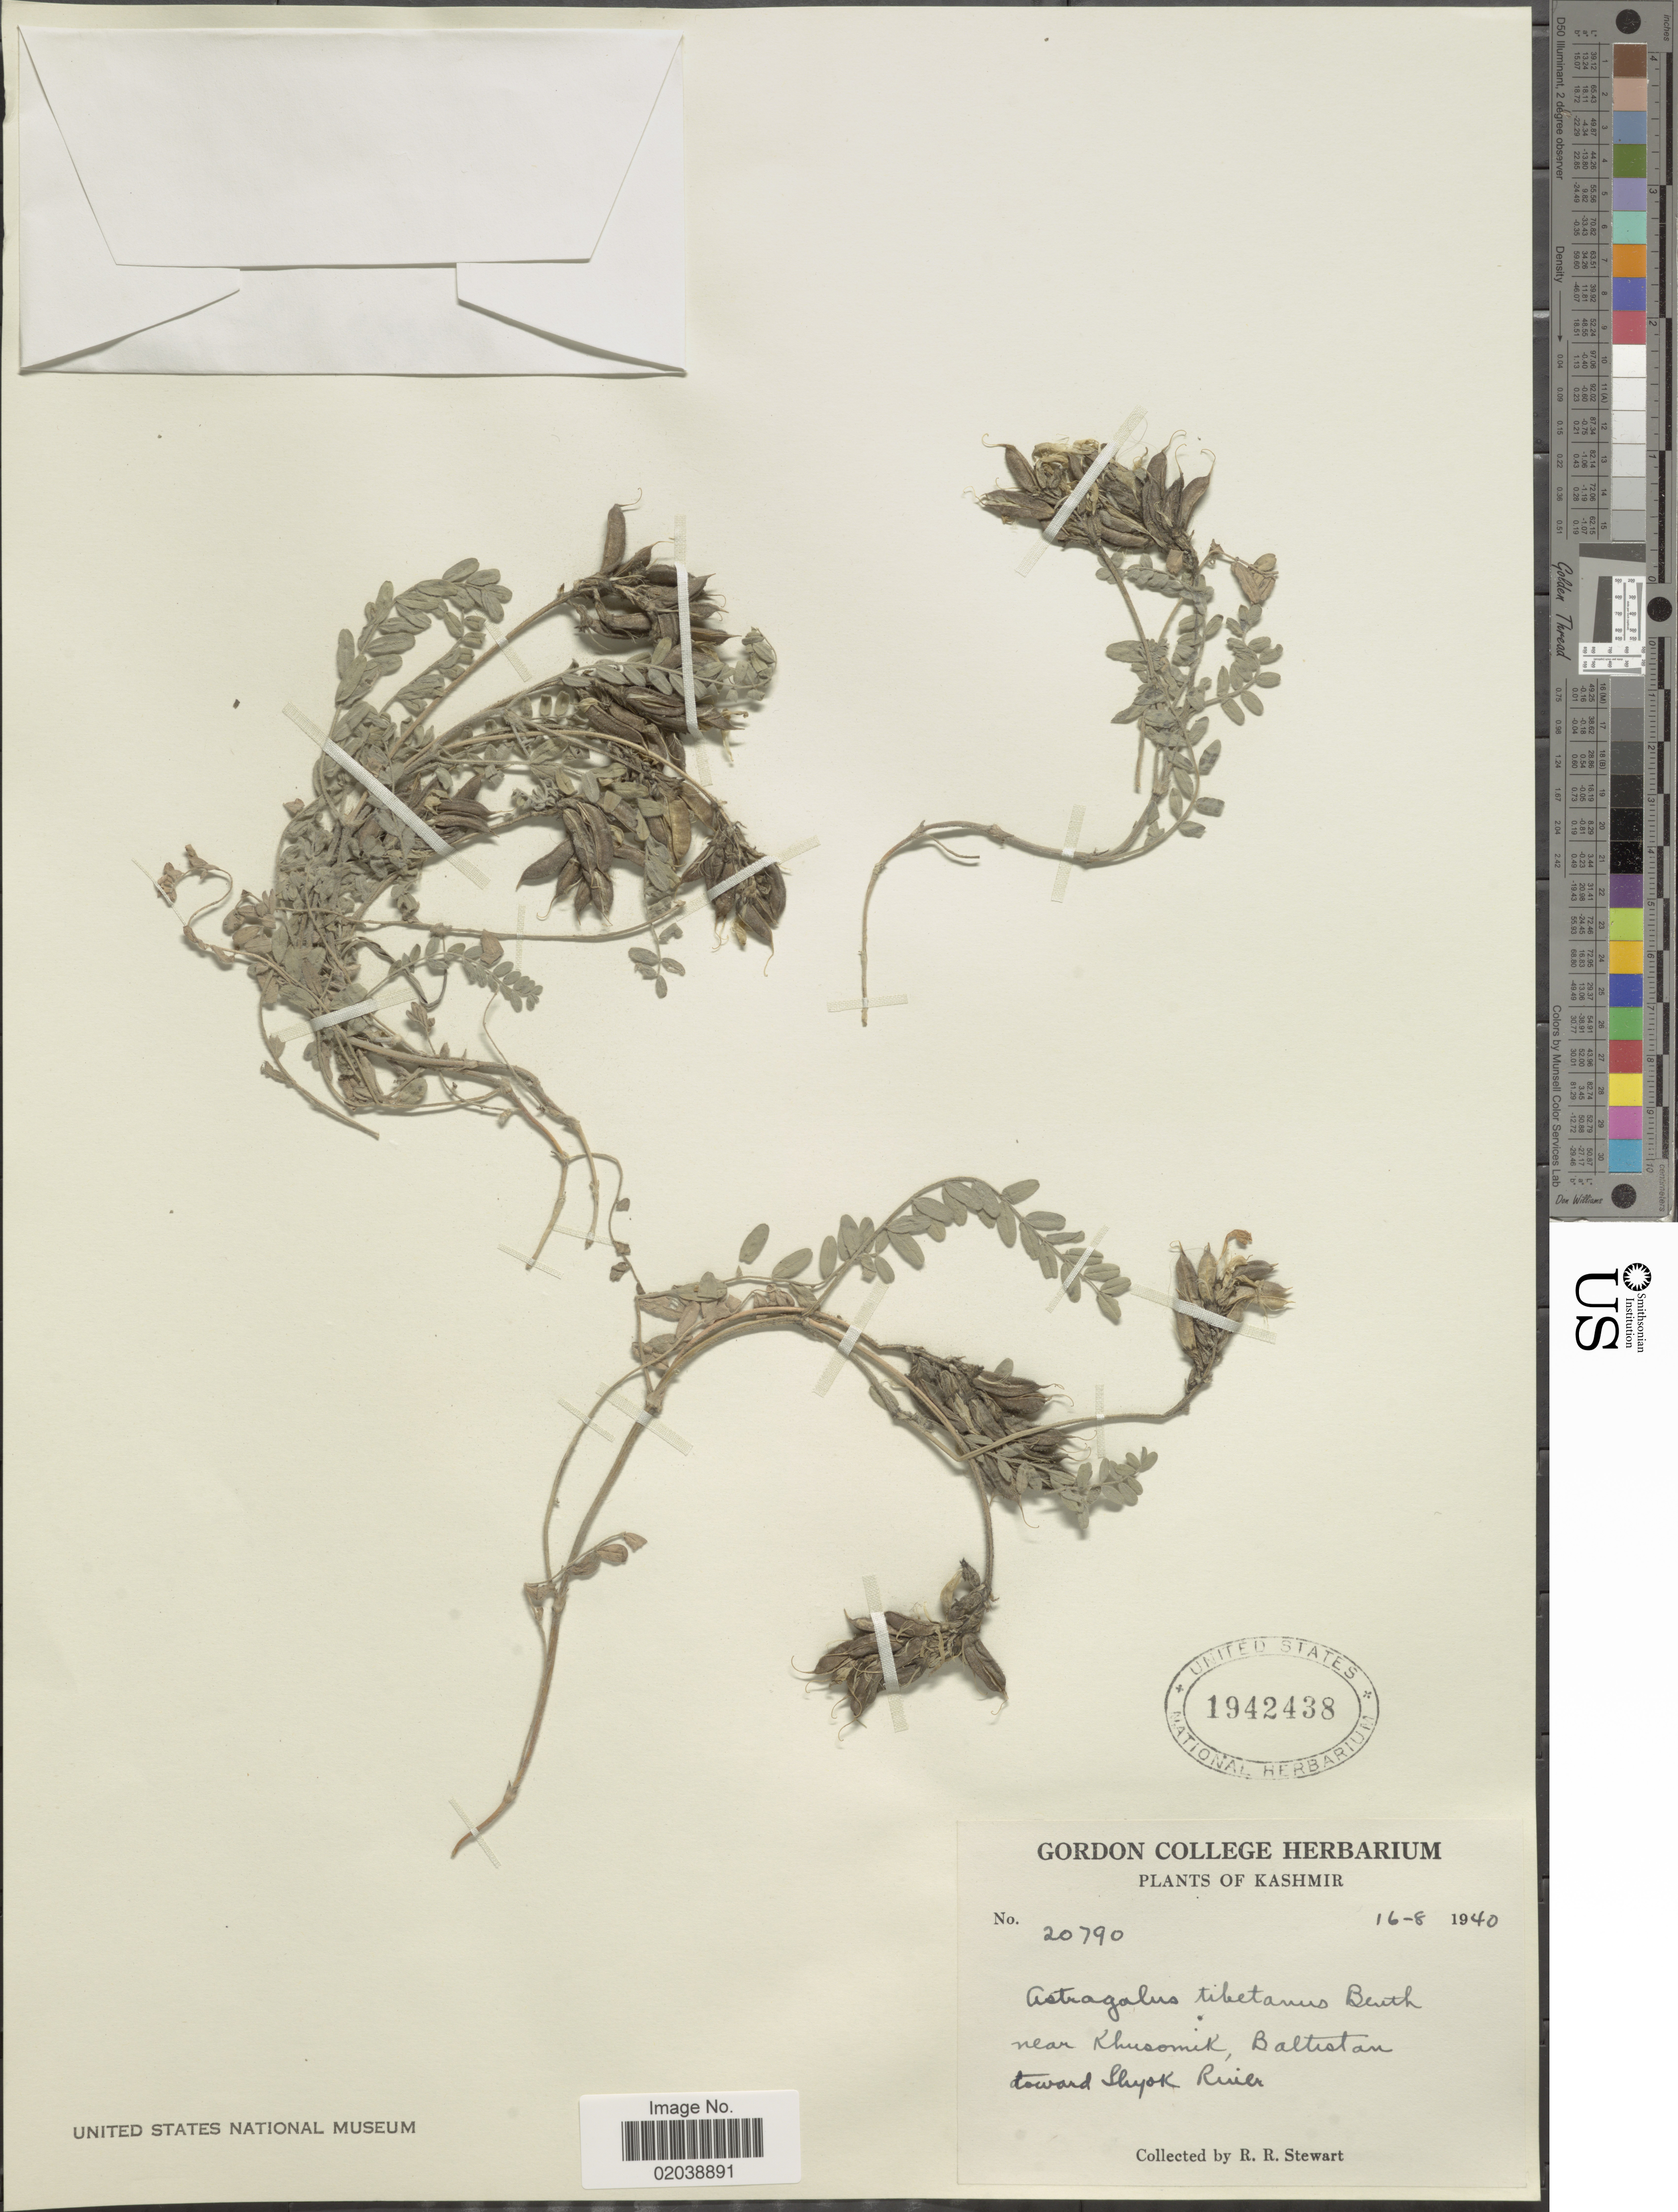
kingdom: Plantae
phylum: Tracheophyta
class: Magnoliopsida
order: Fabales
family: Fabaceae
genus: Astragalus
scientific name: Astragalus tibetanus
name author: Bunge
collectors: R. R. Stewart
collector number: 20790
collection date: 1940-08-16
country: India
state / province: Jammu and Kashmir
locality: Kashmir, near Khusomik, Baltistan oward Shyok River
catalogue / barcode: US 1942438